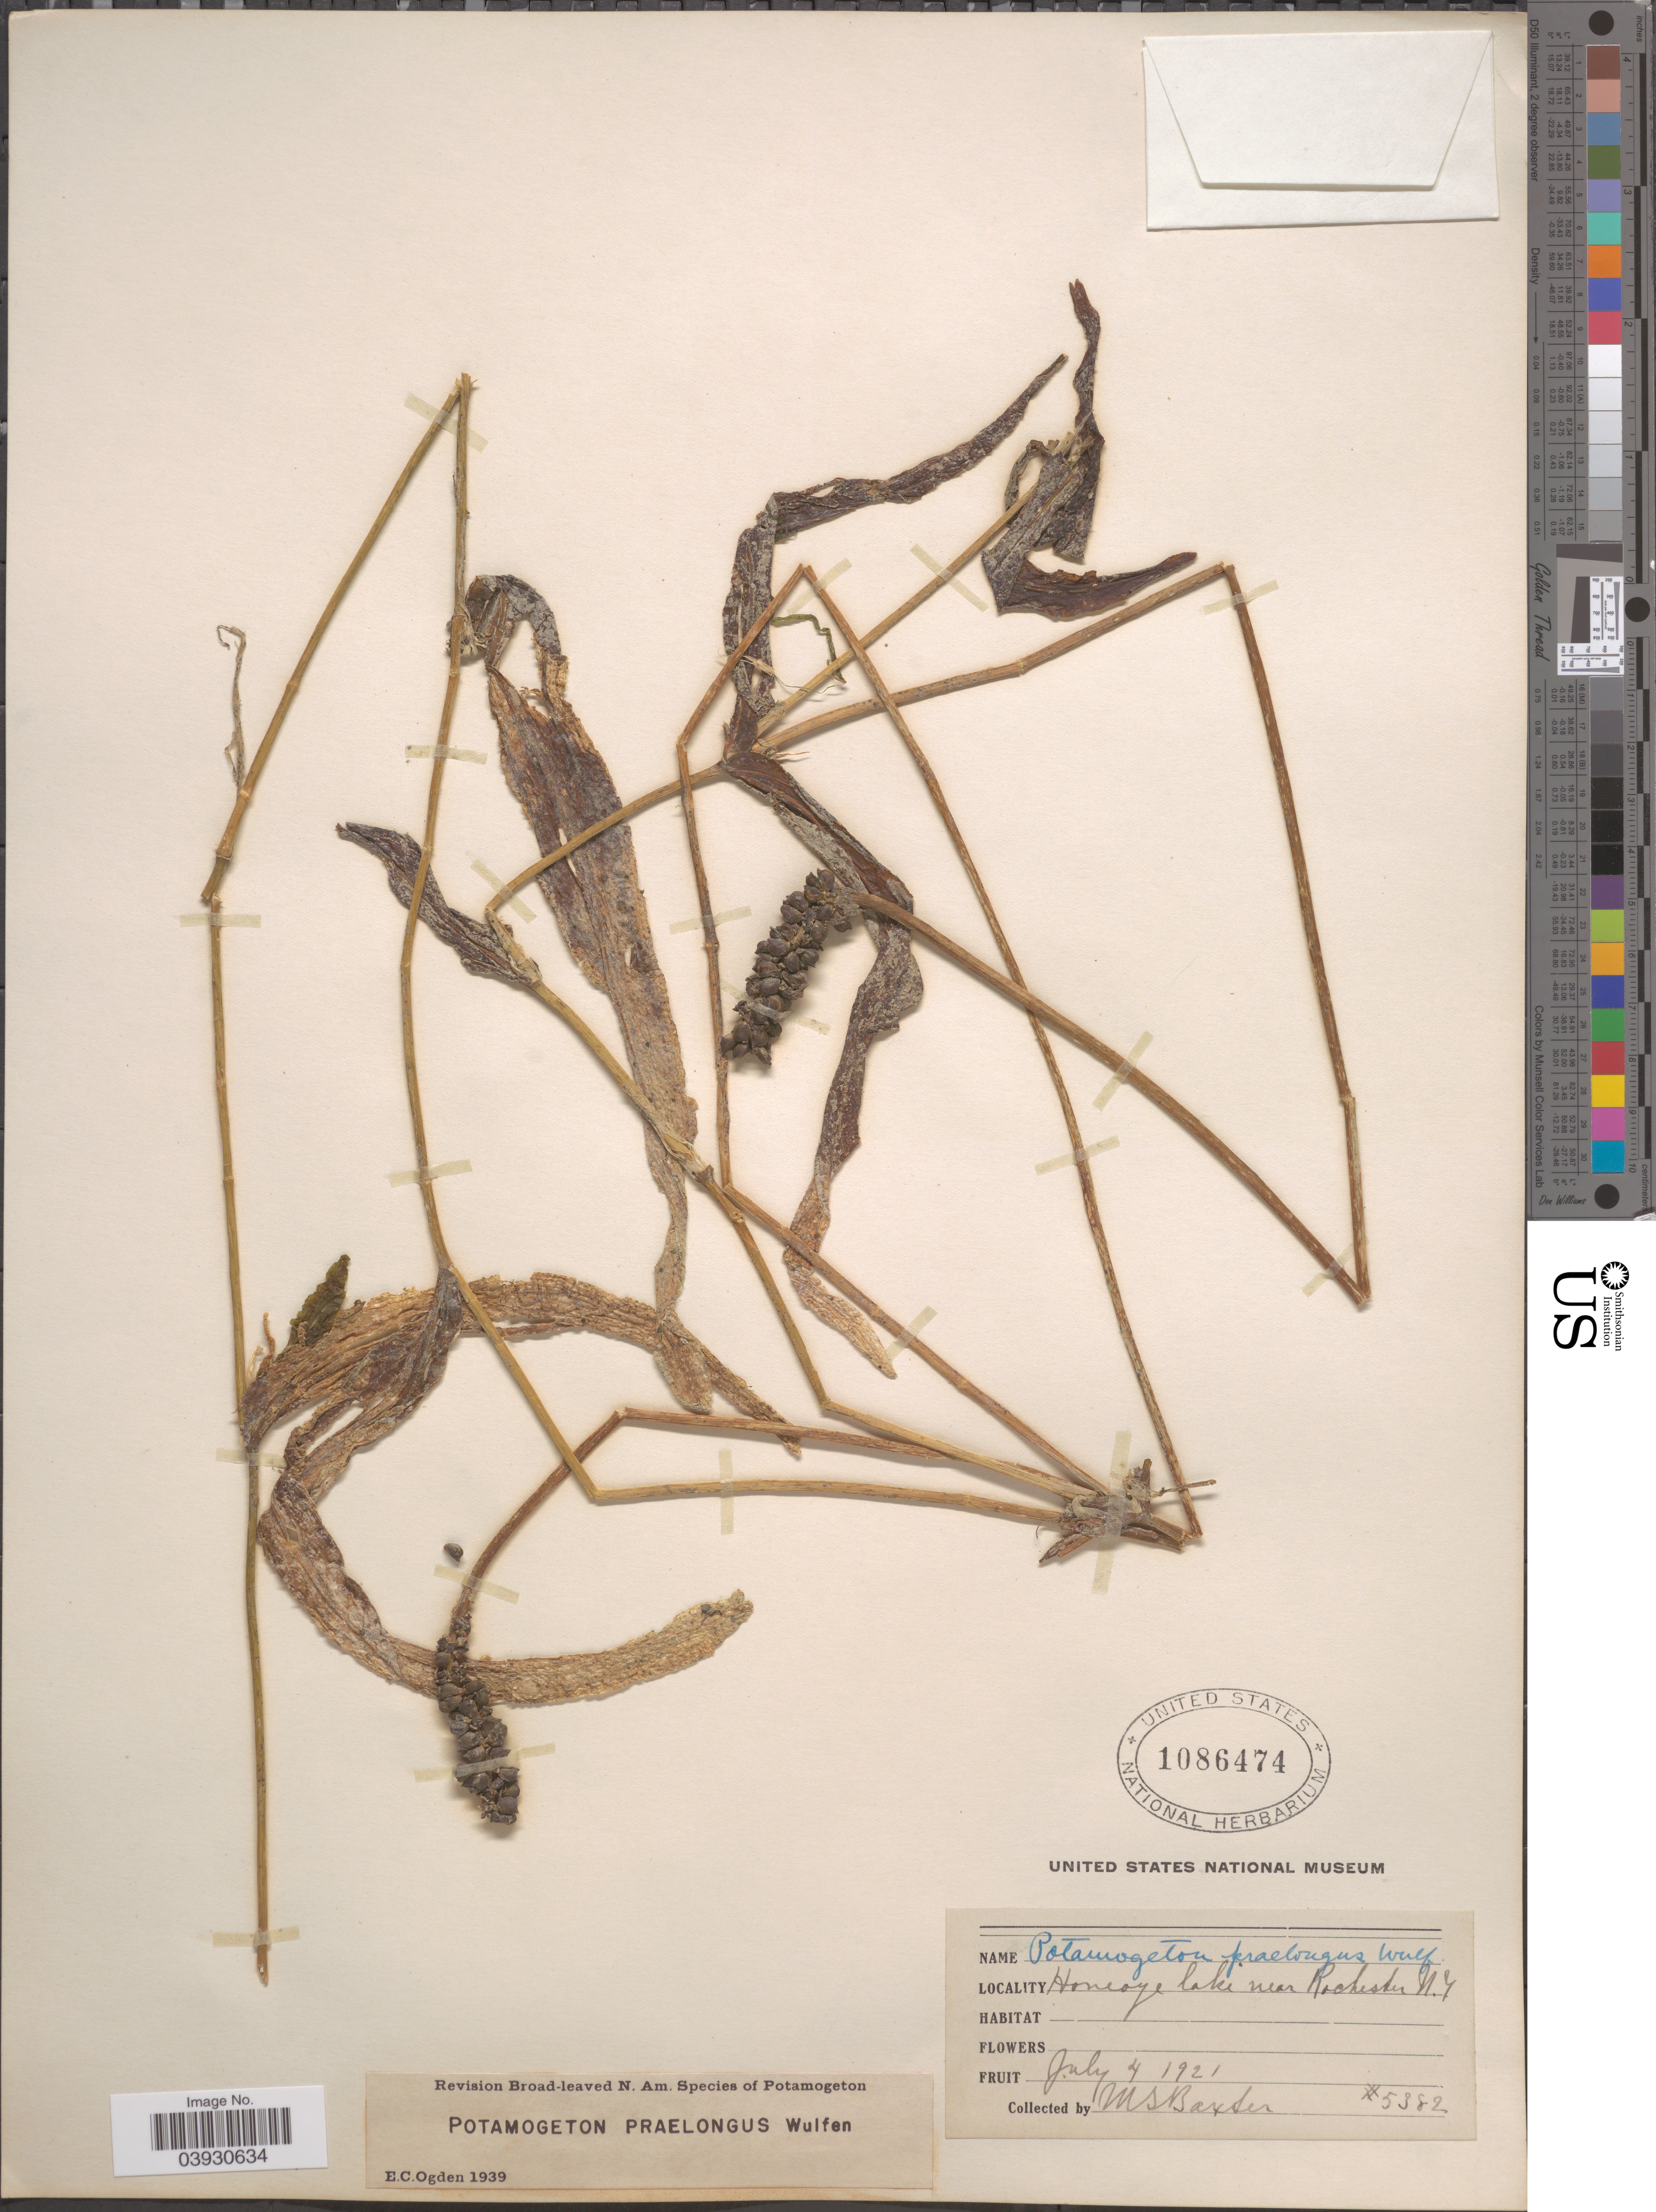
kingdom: Plantae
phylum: Tracheophyta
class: Liliopsida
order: Alismatales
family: Potamogetonaceae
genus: Potamogeton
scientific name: Potamogeton praelongus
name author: Wulfen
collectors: M. Baxter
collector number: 5382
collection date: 1921-07-04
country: United States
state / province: New York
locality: Honeoye lake near Rochester.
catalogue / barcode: US 1086474